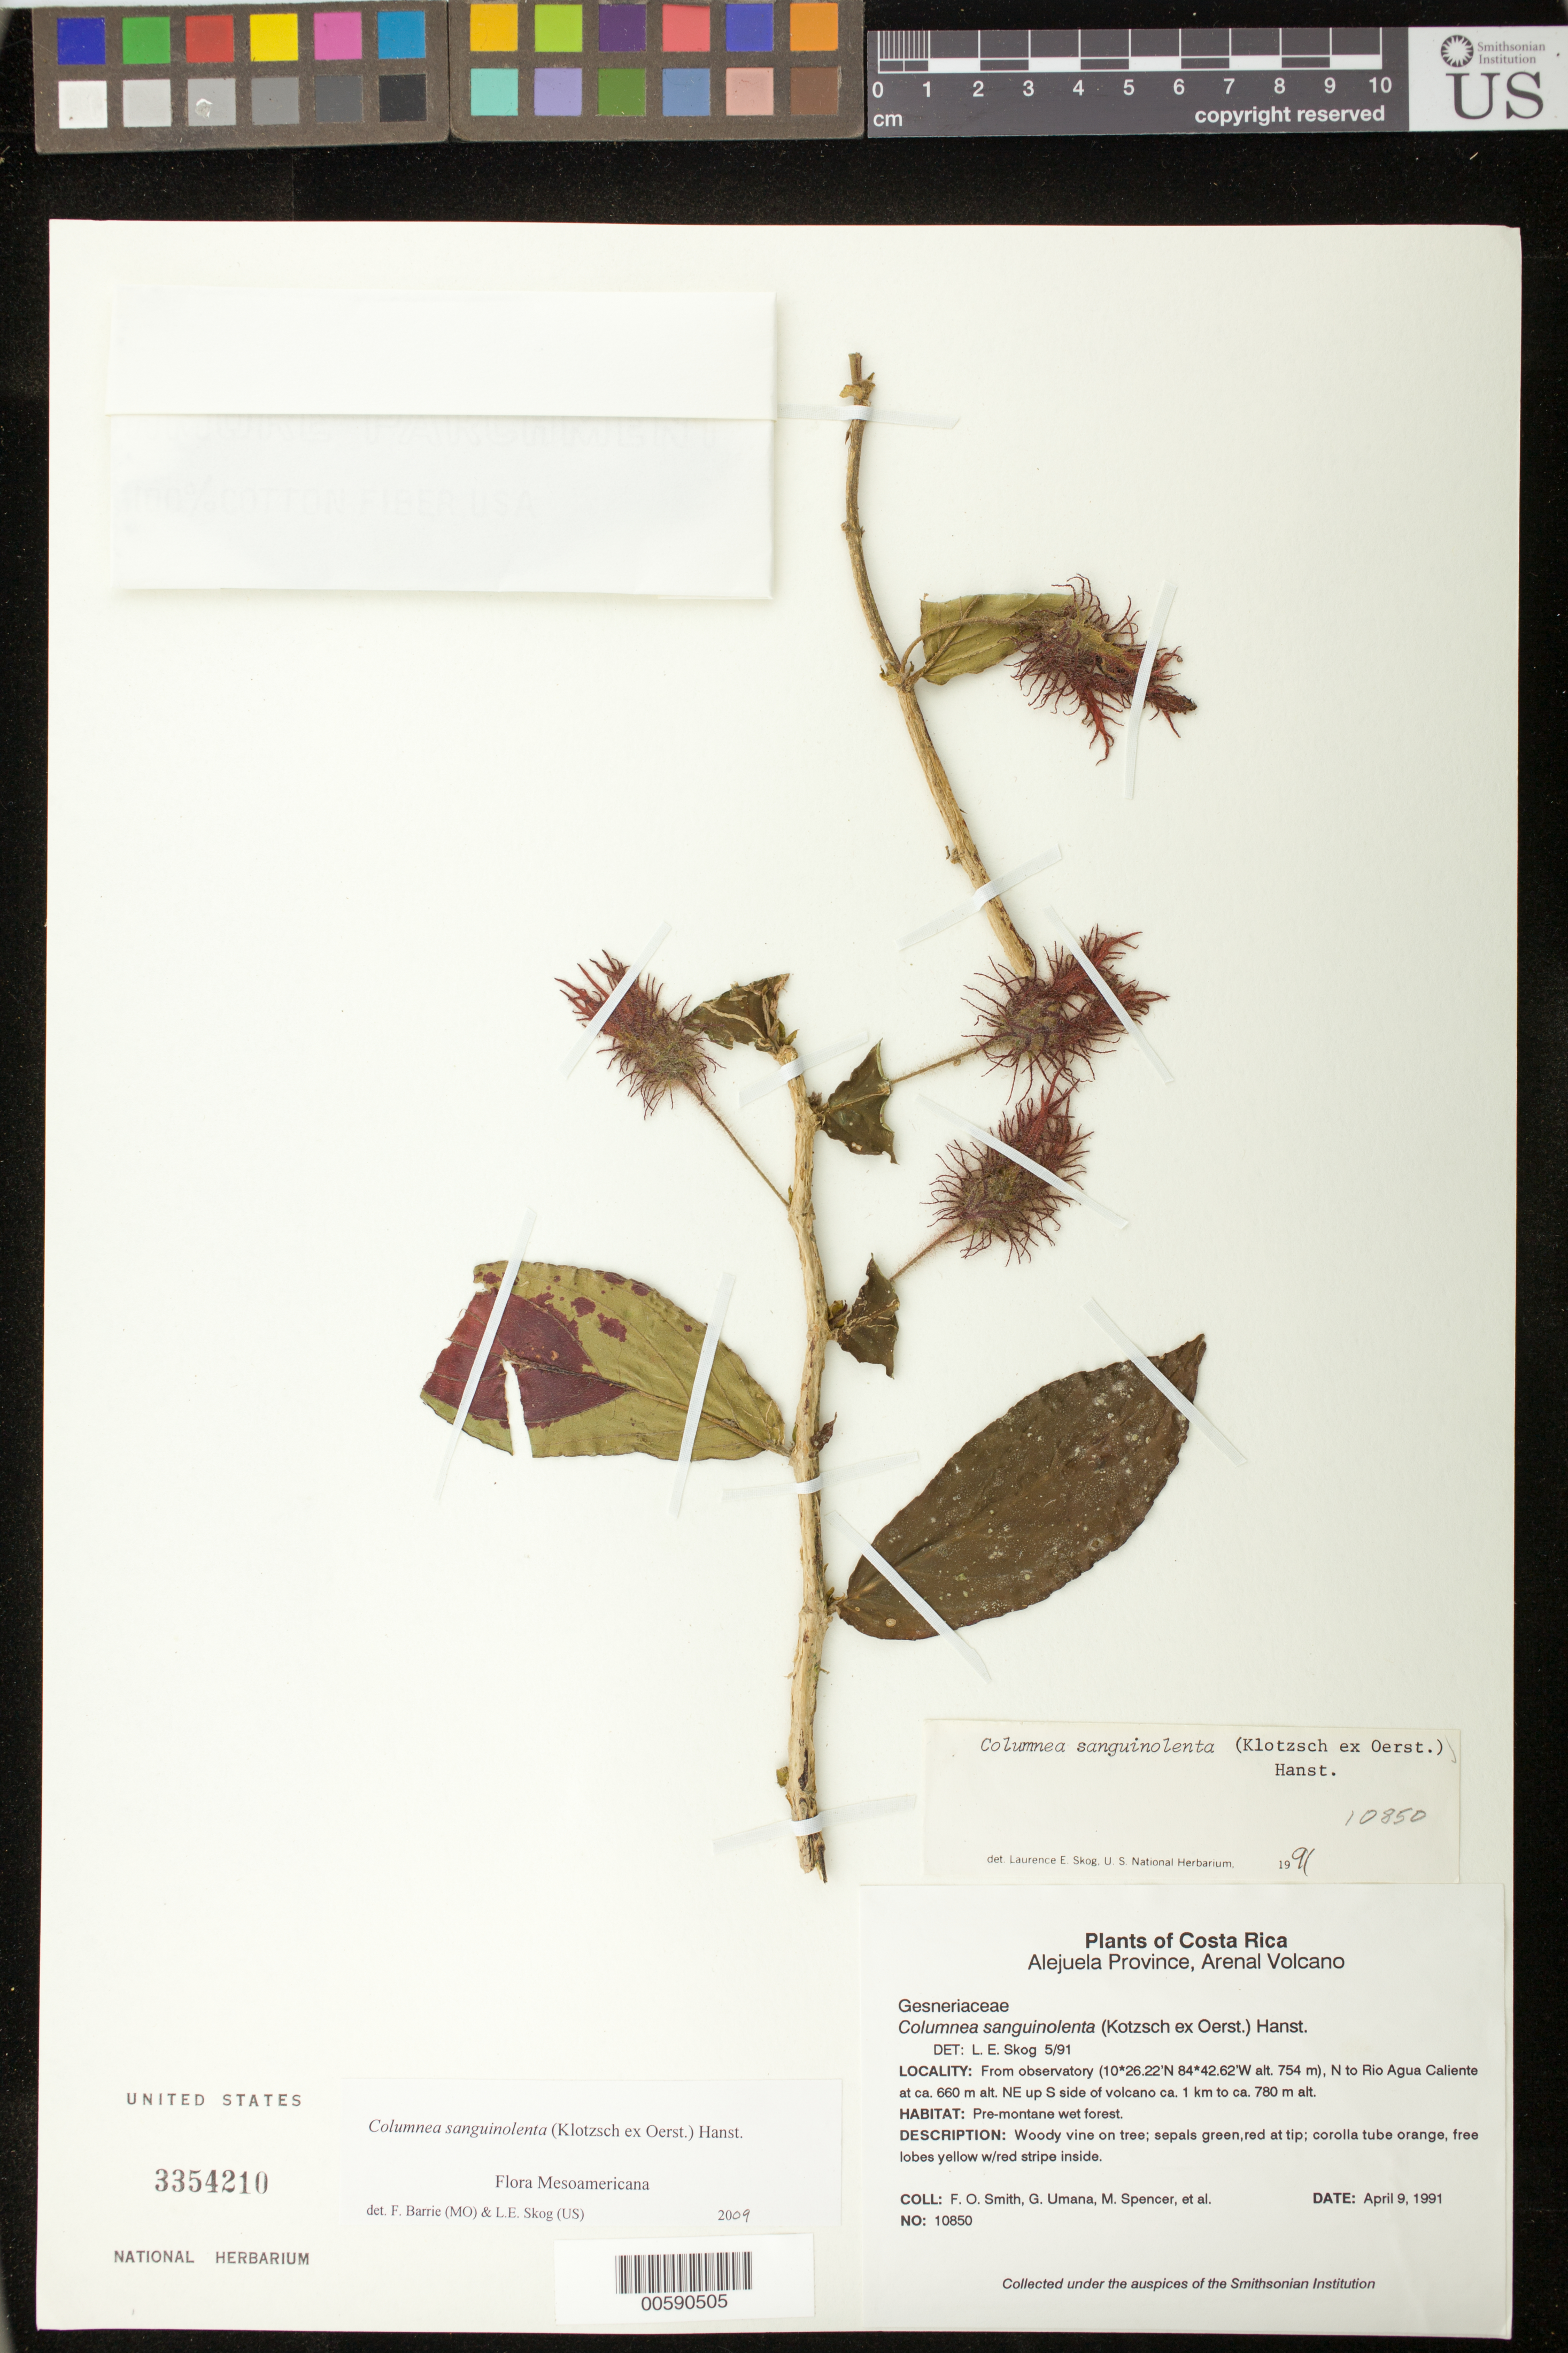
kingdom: Plantae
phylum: Tracheophyta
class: Magnoliopsida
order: Lamiales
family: Gesneriaceae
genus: Columnea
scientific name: Columnea sanguinolenta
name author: (Klotzsch ex Oerst.) Hanst.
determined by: Skog, Laurence E.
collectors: F. Smith, G. Umana, M. Spencer & et al.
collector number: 10850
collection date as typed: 09 Apr 1991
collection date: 1991-04-09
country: Costa Rica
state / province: Alajuela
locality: Arenal Volcano; from observatory, N to Rio Agua Caliente, NE up side of volcano ca. 1 km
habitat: Pre-montane wet forest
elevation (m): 660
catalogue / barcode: US 3354210